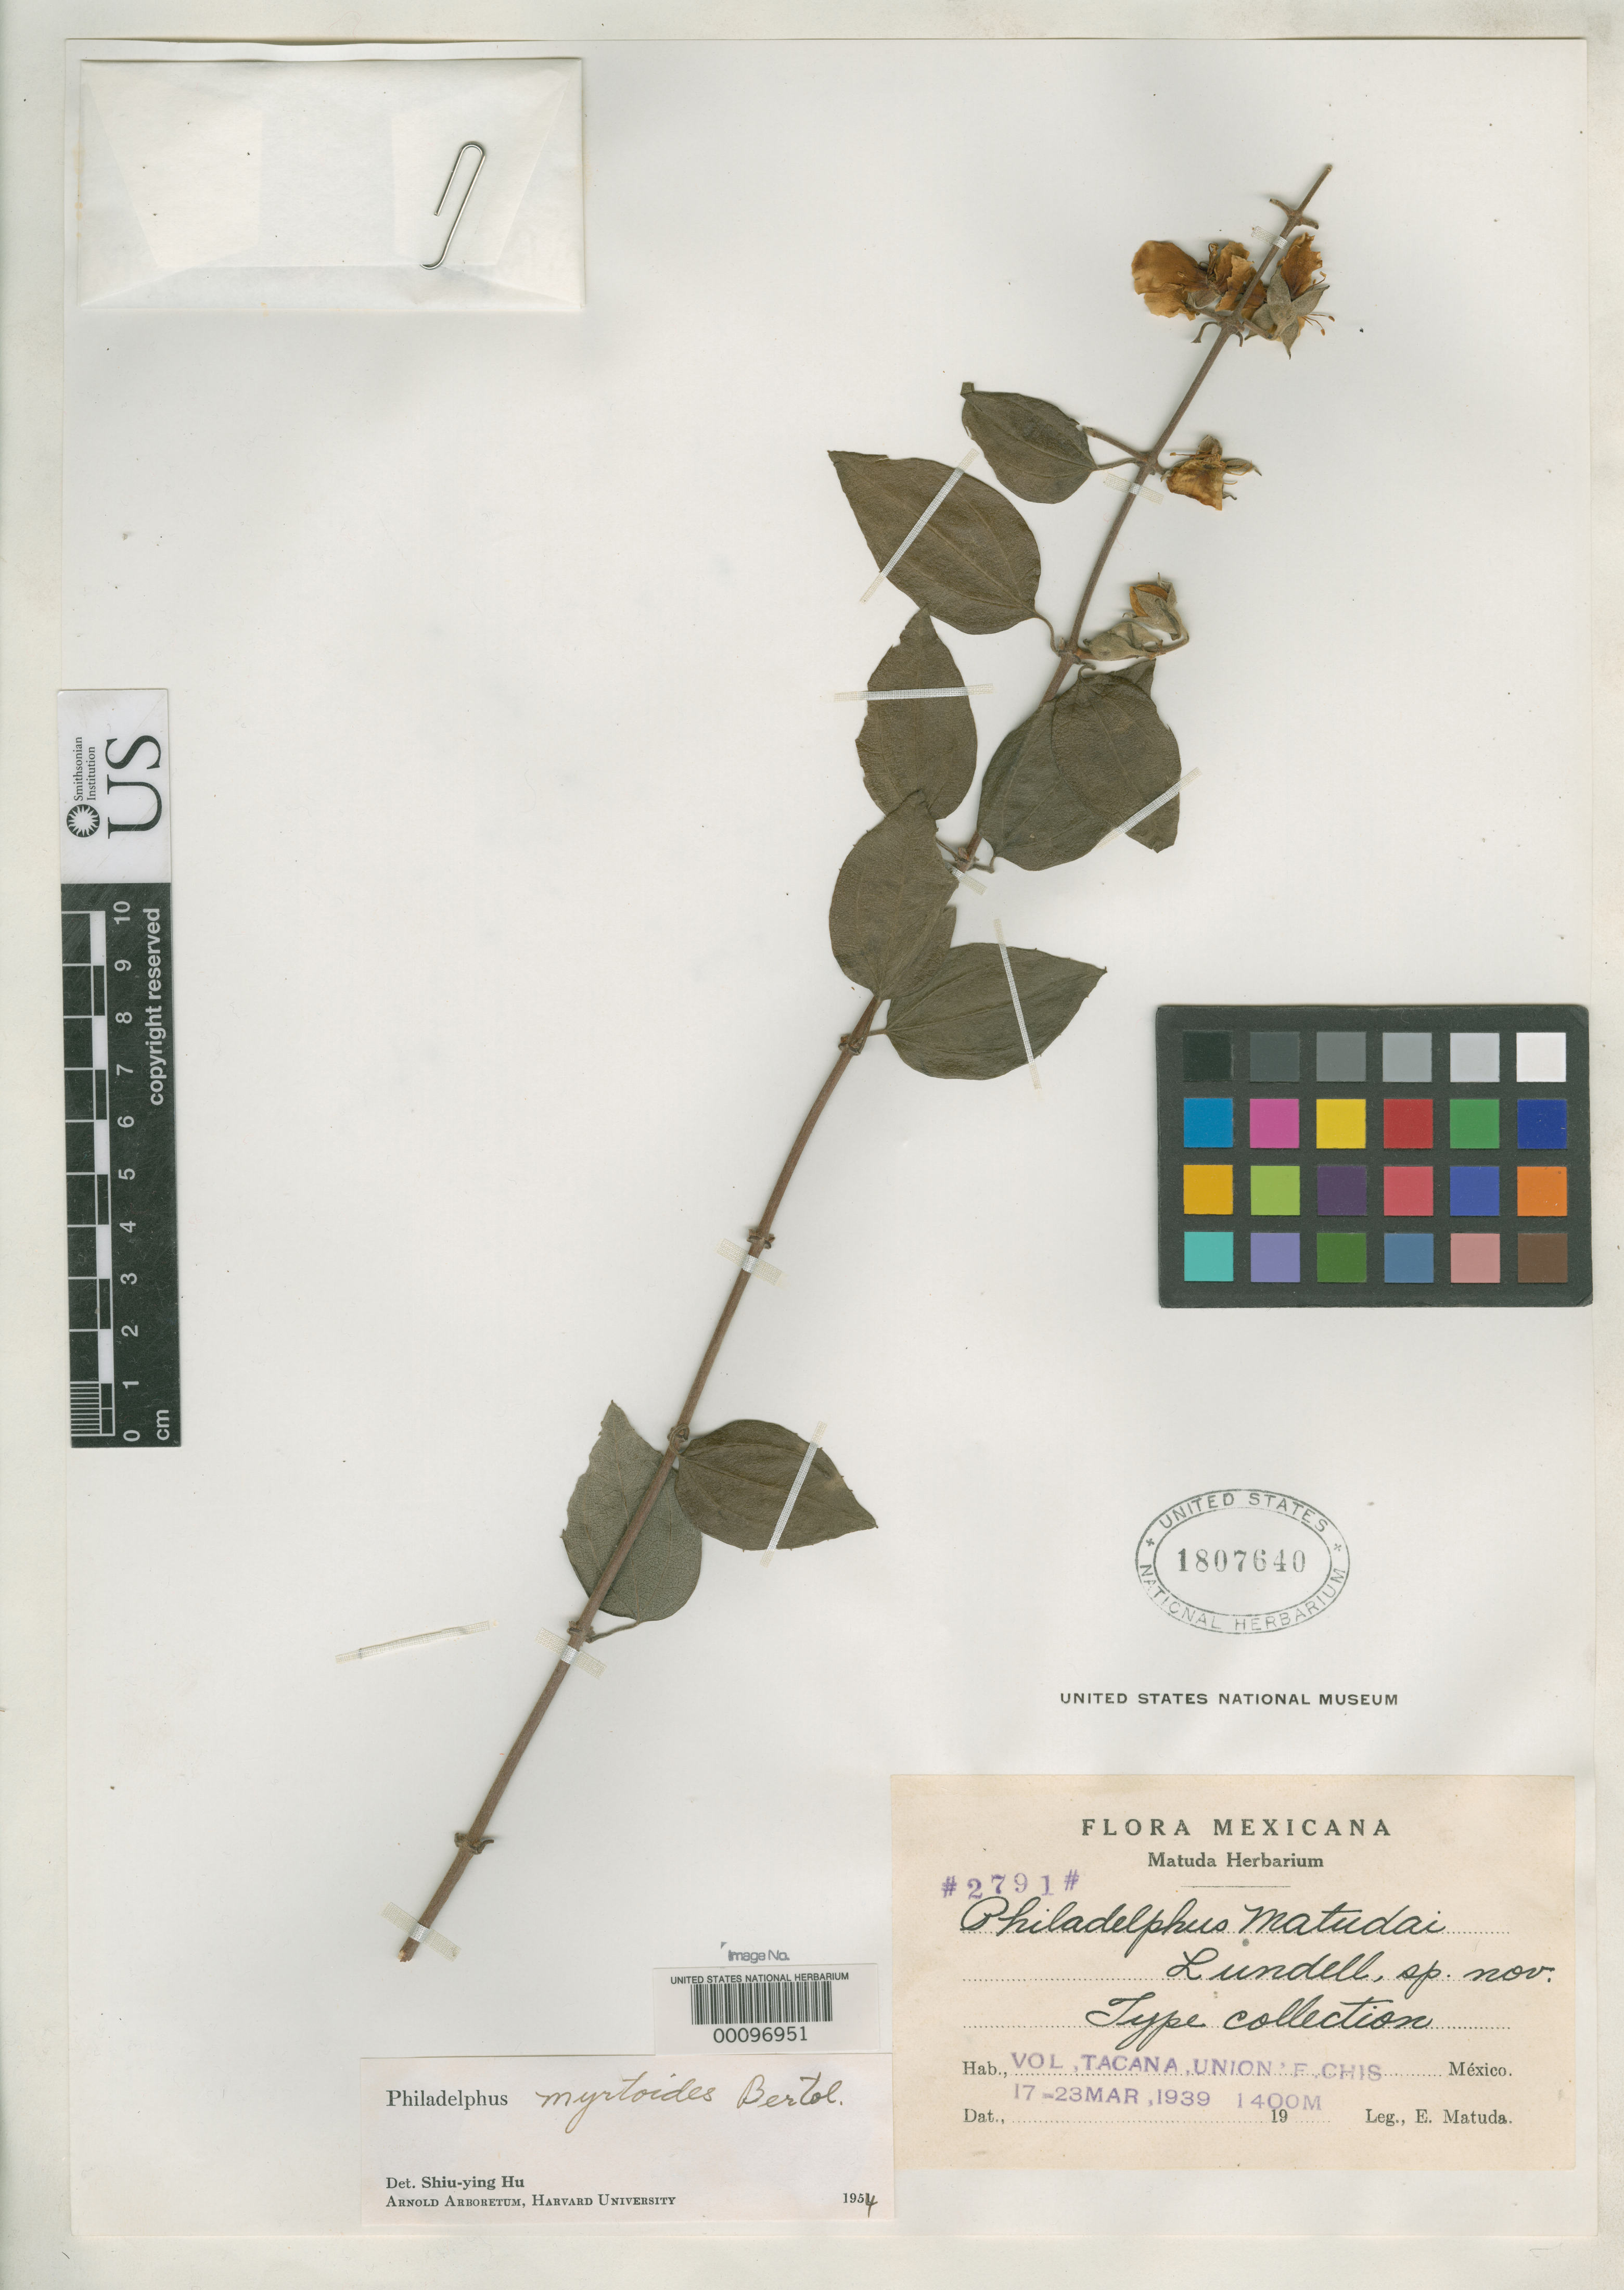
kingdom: Plantae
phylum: Tracheophyta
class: Magnoliopsida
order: Cornales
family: Hydrangeaceae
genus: Philadelphus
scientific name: Philadelphus matudae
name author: Lundell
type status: Isotype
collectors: E. Matuda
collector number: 2791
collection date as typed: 17 Mar 1939 to 23 Mar 1939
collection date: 1939-03-17/1939-03-23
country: Mexico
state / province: Chiapas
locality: Volcan de Tacana.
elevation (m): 1400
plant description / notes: Species epithet published as "matudai".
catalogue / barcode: US 1807640